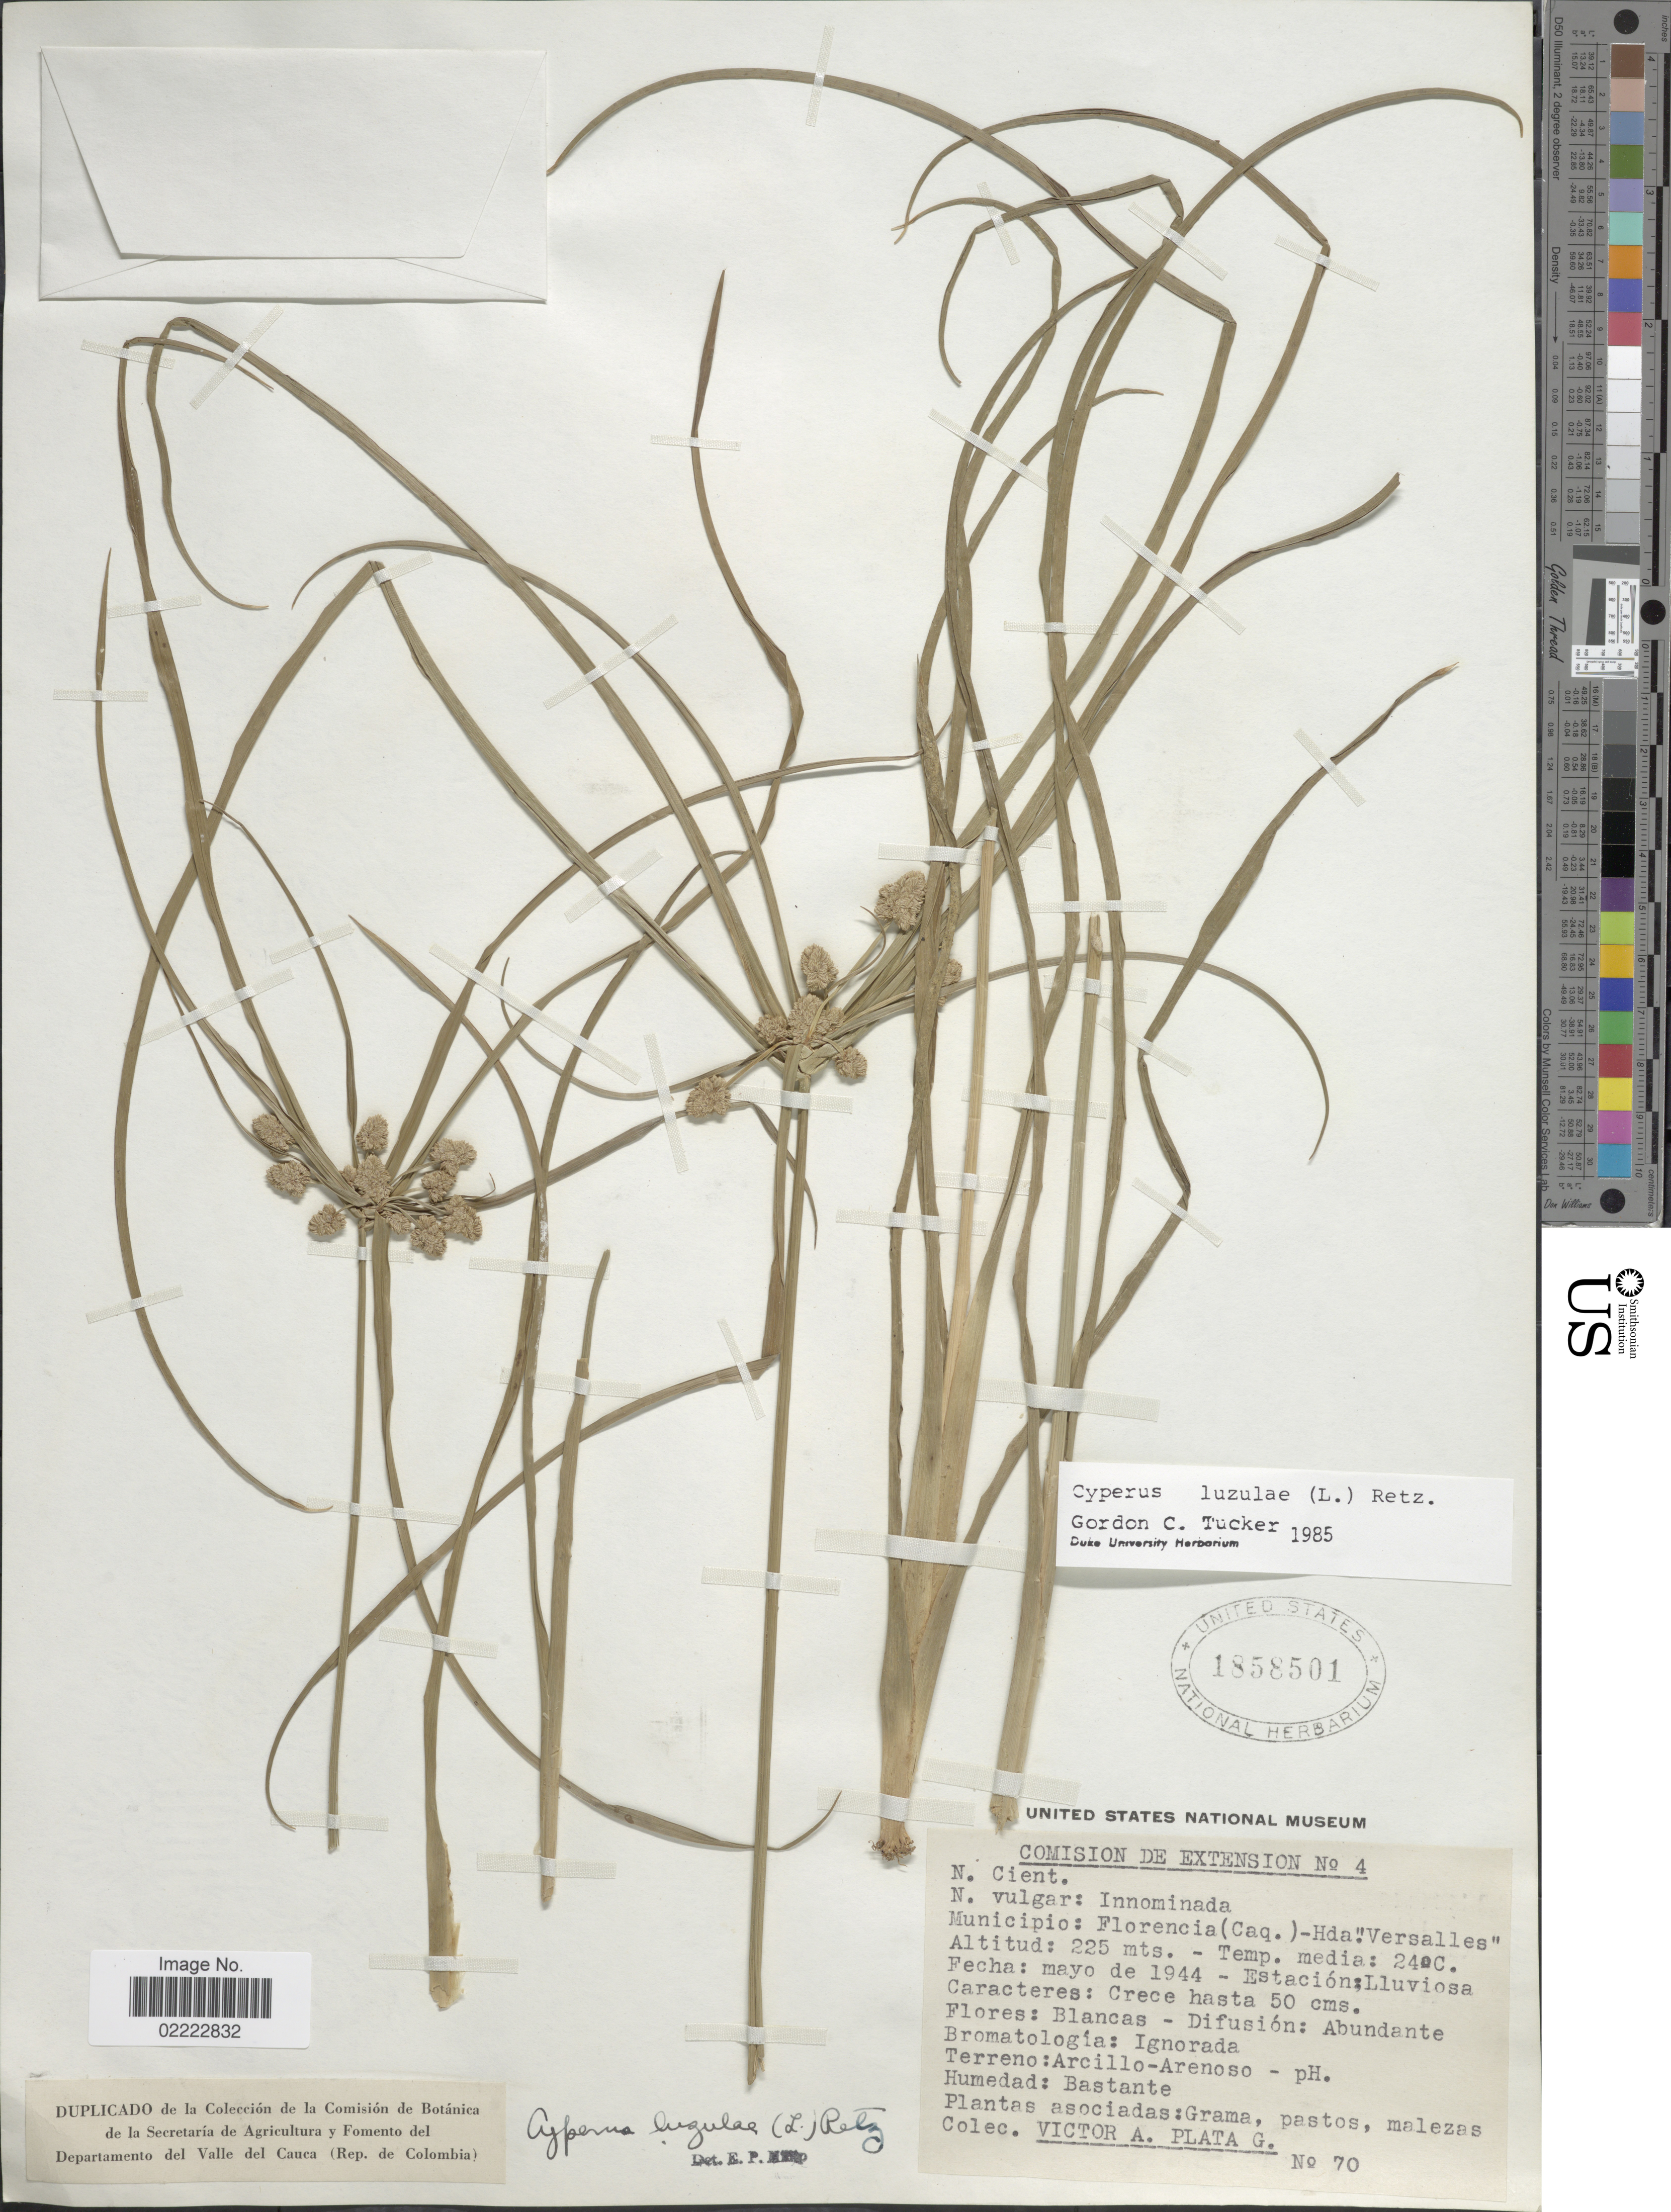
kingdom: Plantae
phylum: Tracheophyta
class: Liliopsida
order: Poales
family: Cyperaceae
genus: Cyperus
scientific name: Cyperus luzulae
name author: (L.) Rottb. ex Retz.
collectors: V. Plata Garcia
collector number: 70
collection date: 1944-05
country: Colombia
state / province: Caquetá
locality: Municipio: Florencia (Caq.) - Hda. "Versalles"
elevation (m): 225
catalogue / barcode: US 1858501